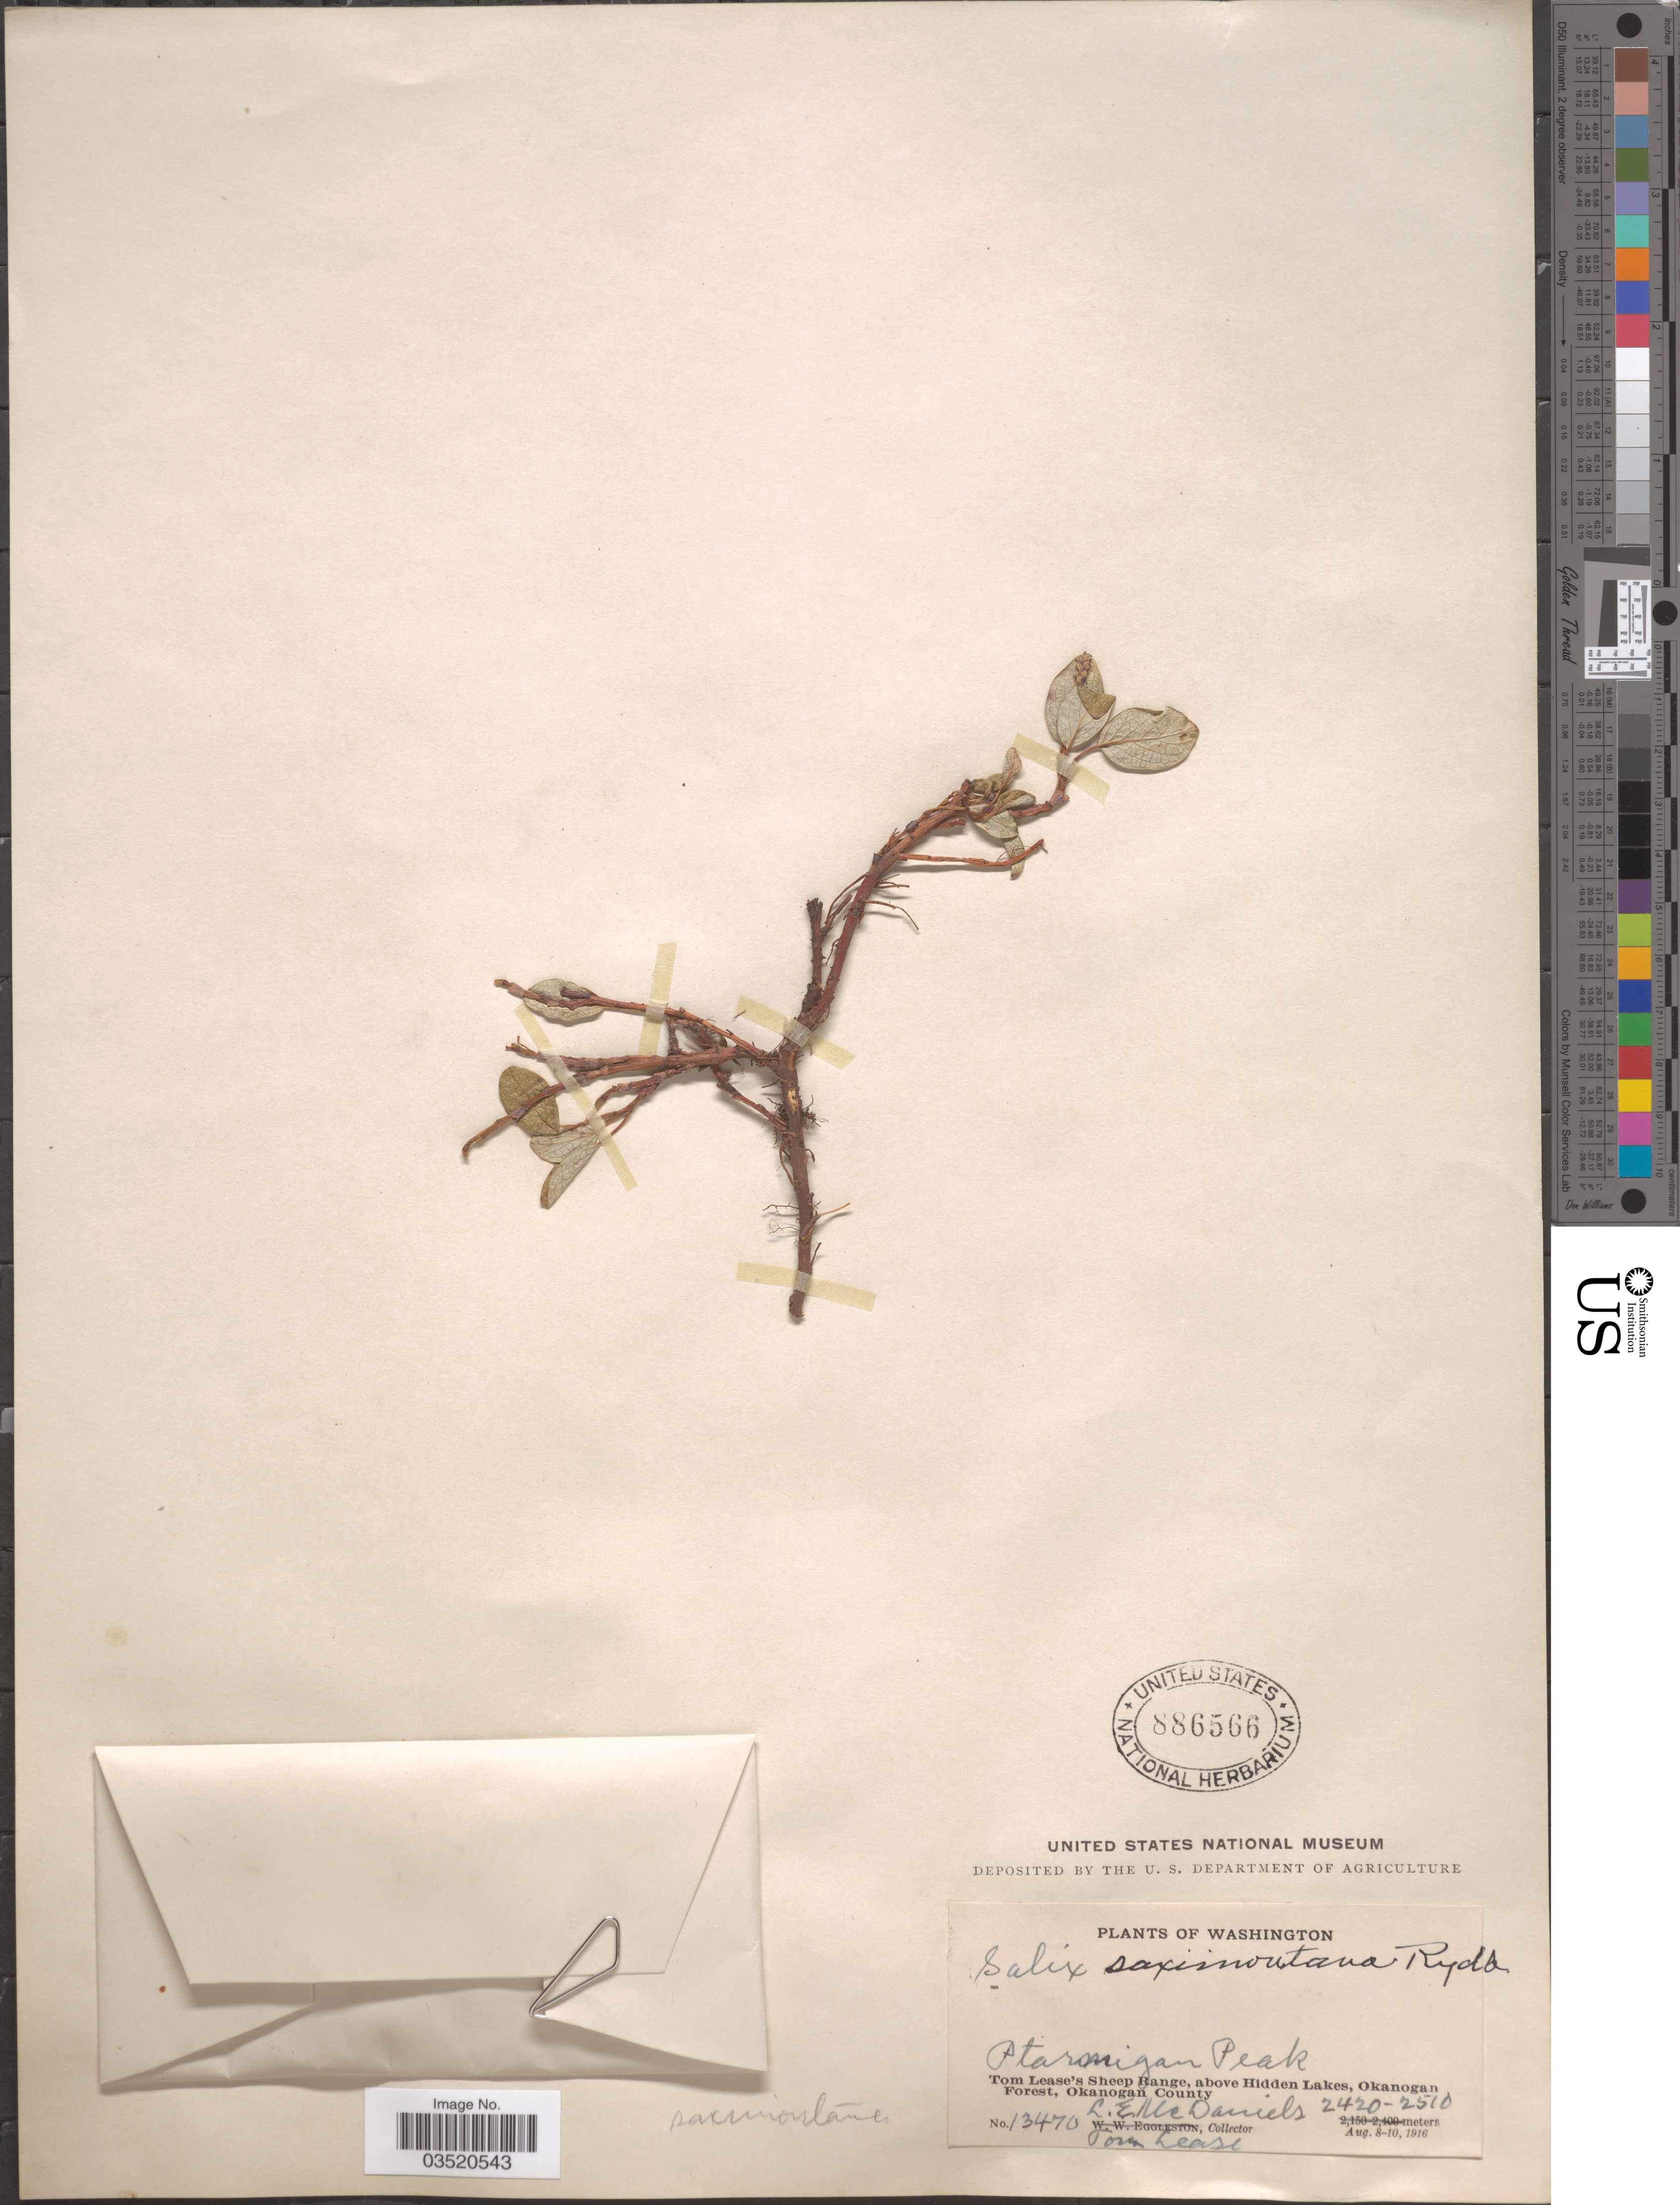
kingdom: Plantae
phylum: Tracheophyta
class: Magnoliopsida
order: Malpighiales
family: Salicaceae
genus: Salix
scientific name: Salix saximontana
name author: Rydb.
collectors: L. McDaniels & T. Lease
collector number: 13470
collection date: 1916-08-08/1916-08-10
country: United States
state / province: Washington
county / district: Okanogan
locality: Ptarmigan Peak. Tom Lease's Sheep Range, above Hidden Lakes, Okanogan Forest, Okanogan County.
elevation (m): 2420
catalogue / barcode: US 886566